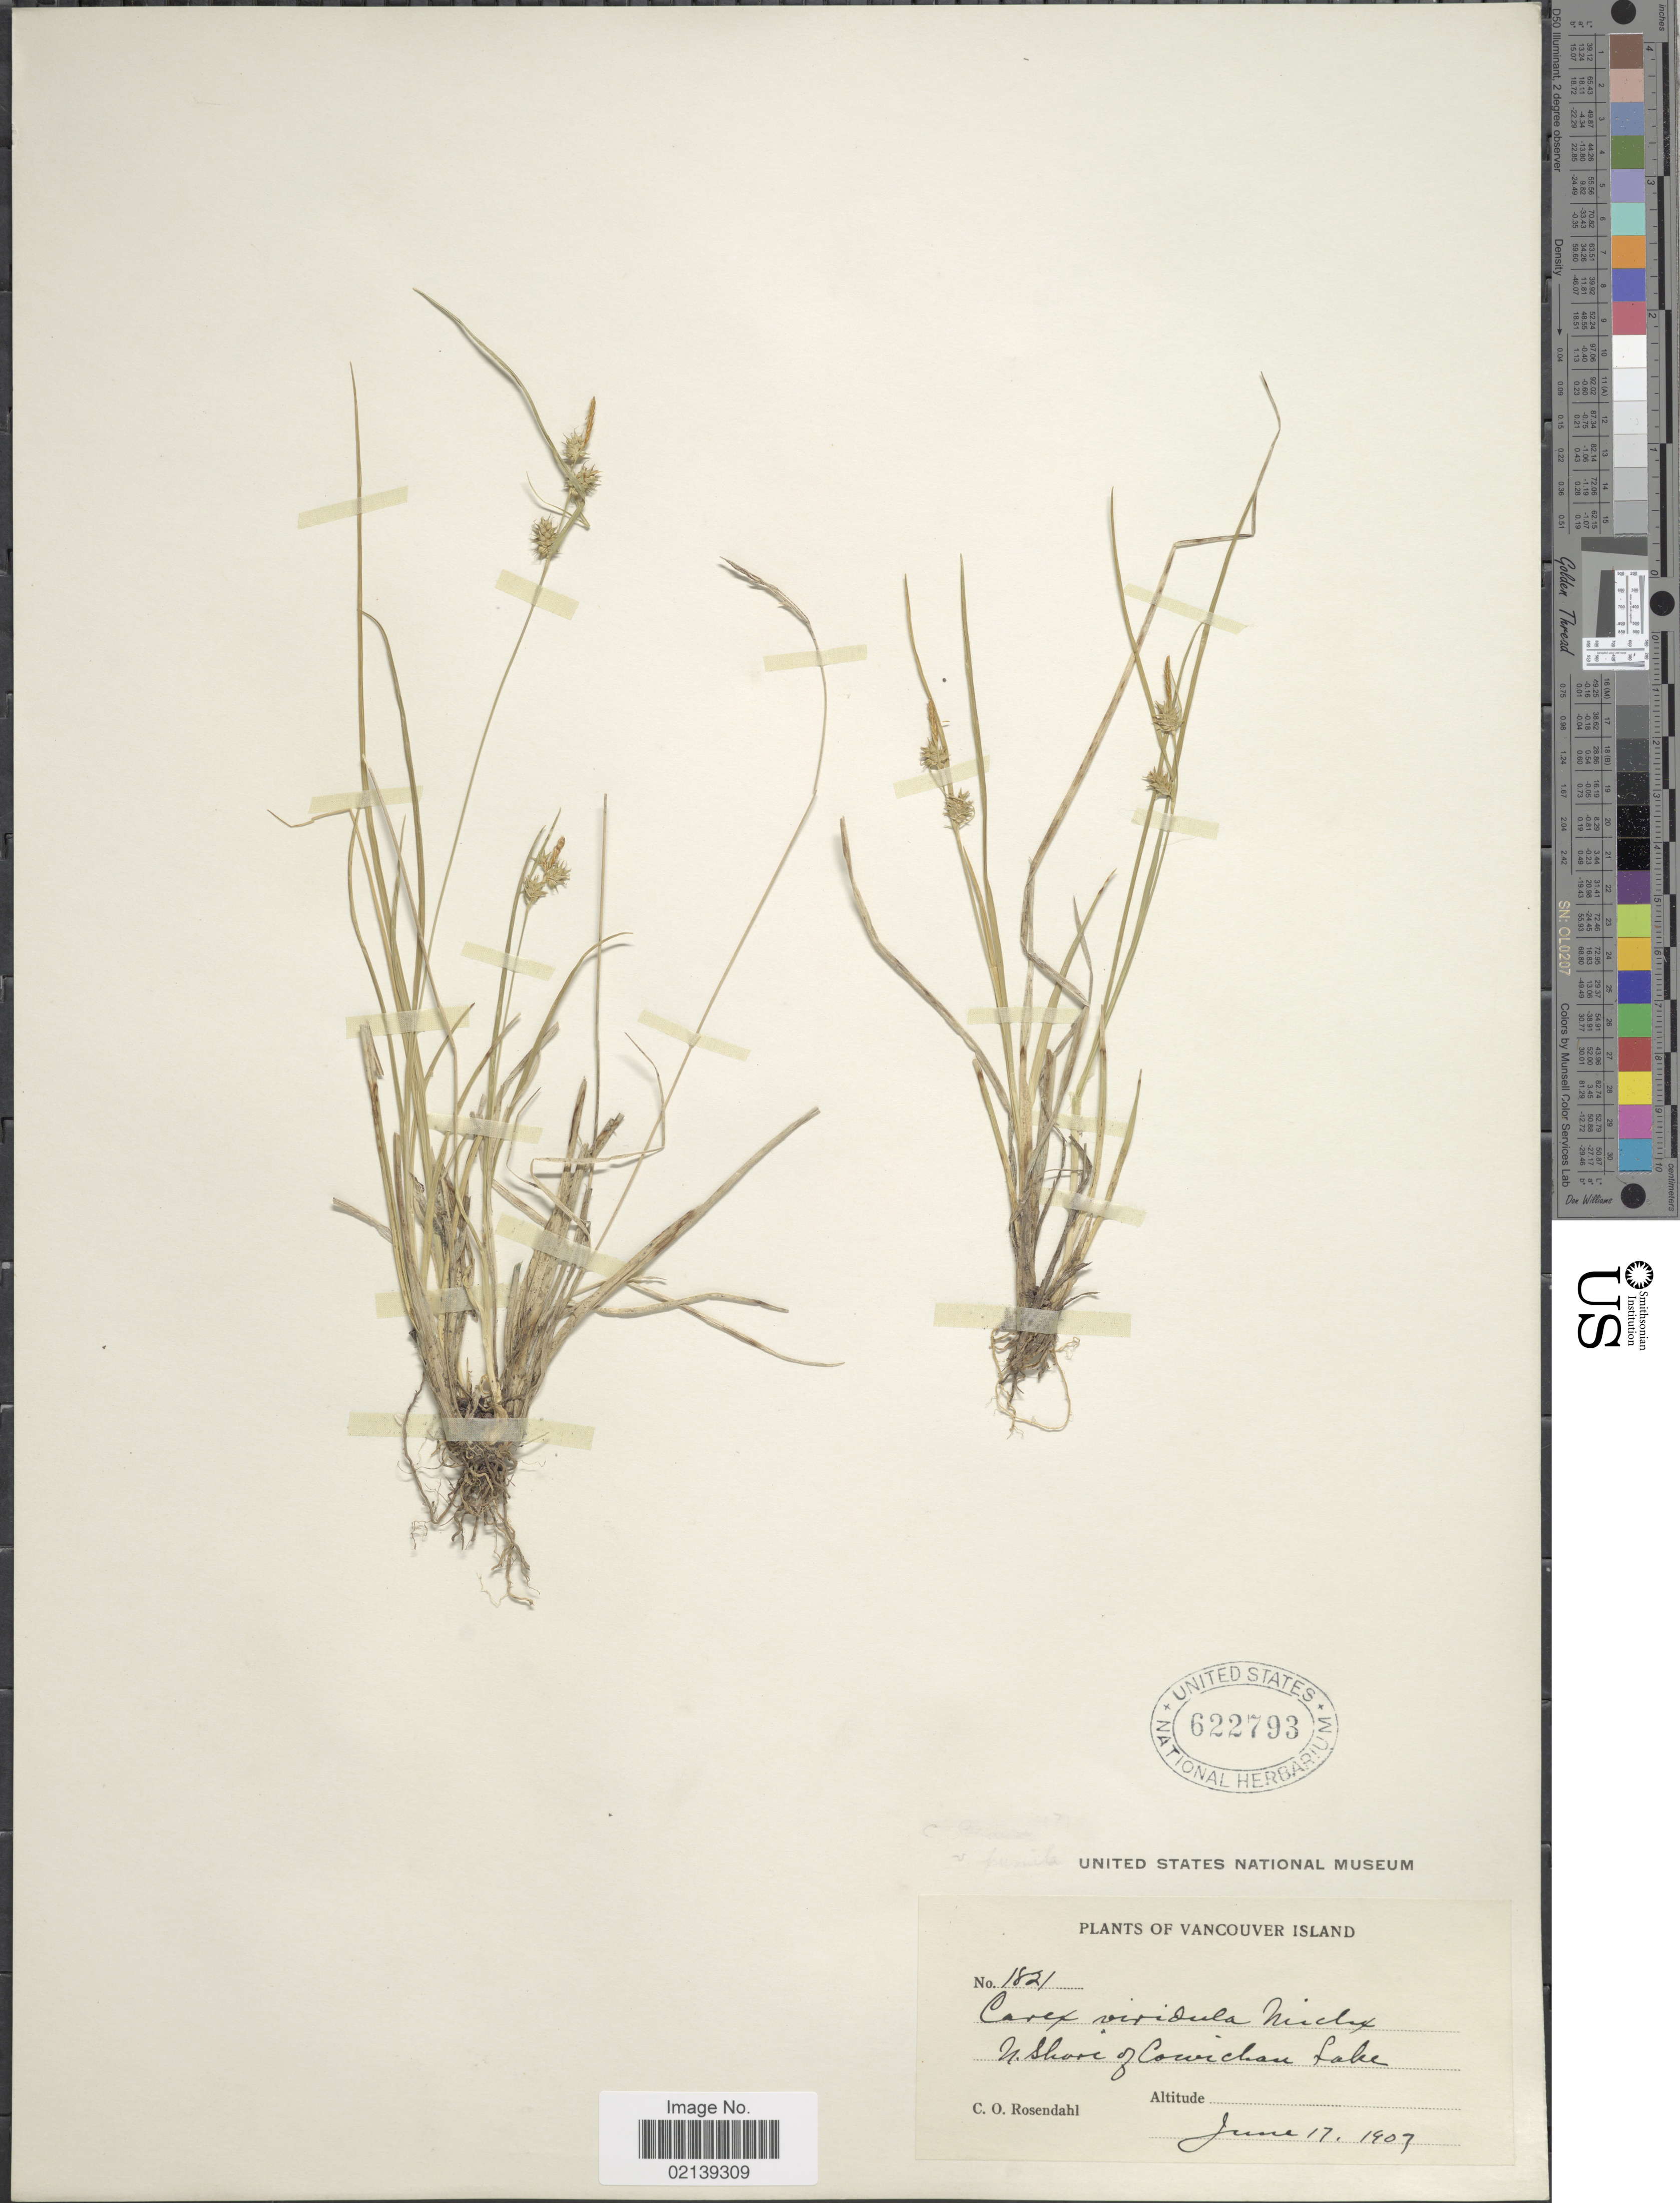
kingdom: Plantae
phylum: Tracheophyta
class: Liliopsida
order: Poales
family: Cyperaceae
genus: Carex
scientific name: Carex oederi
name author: Retz.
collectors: C. O. Rosendahl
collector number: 1821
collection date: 1907-06-17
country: Canada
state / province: British Columbia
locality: Vancouver Island, N. shore of Cowichan Lake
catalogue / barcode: US 622793